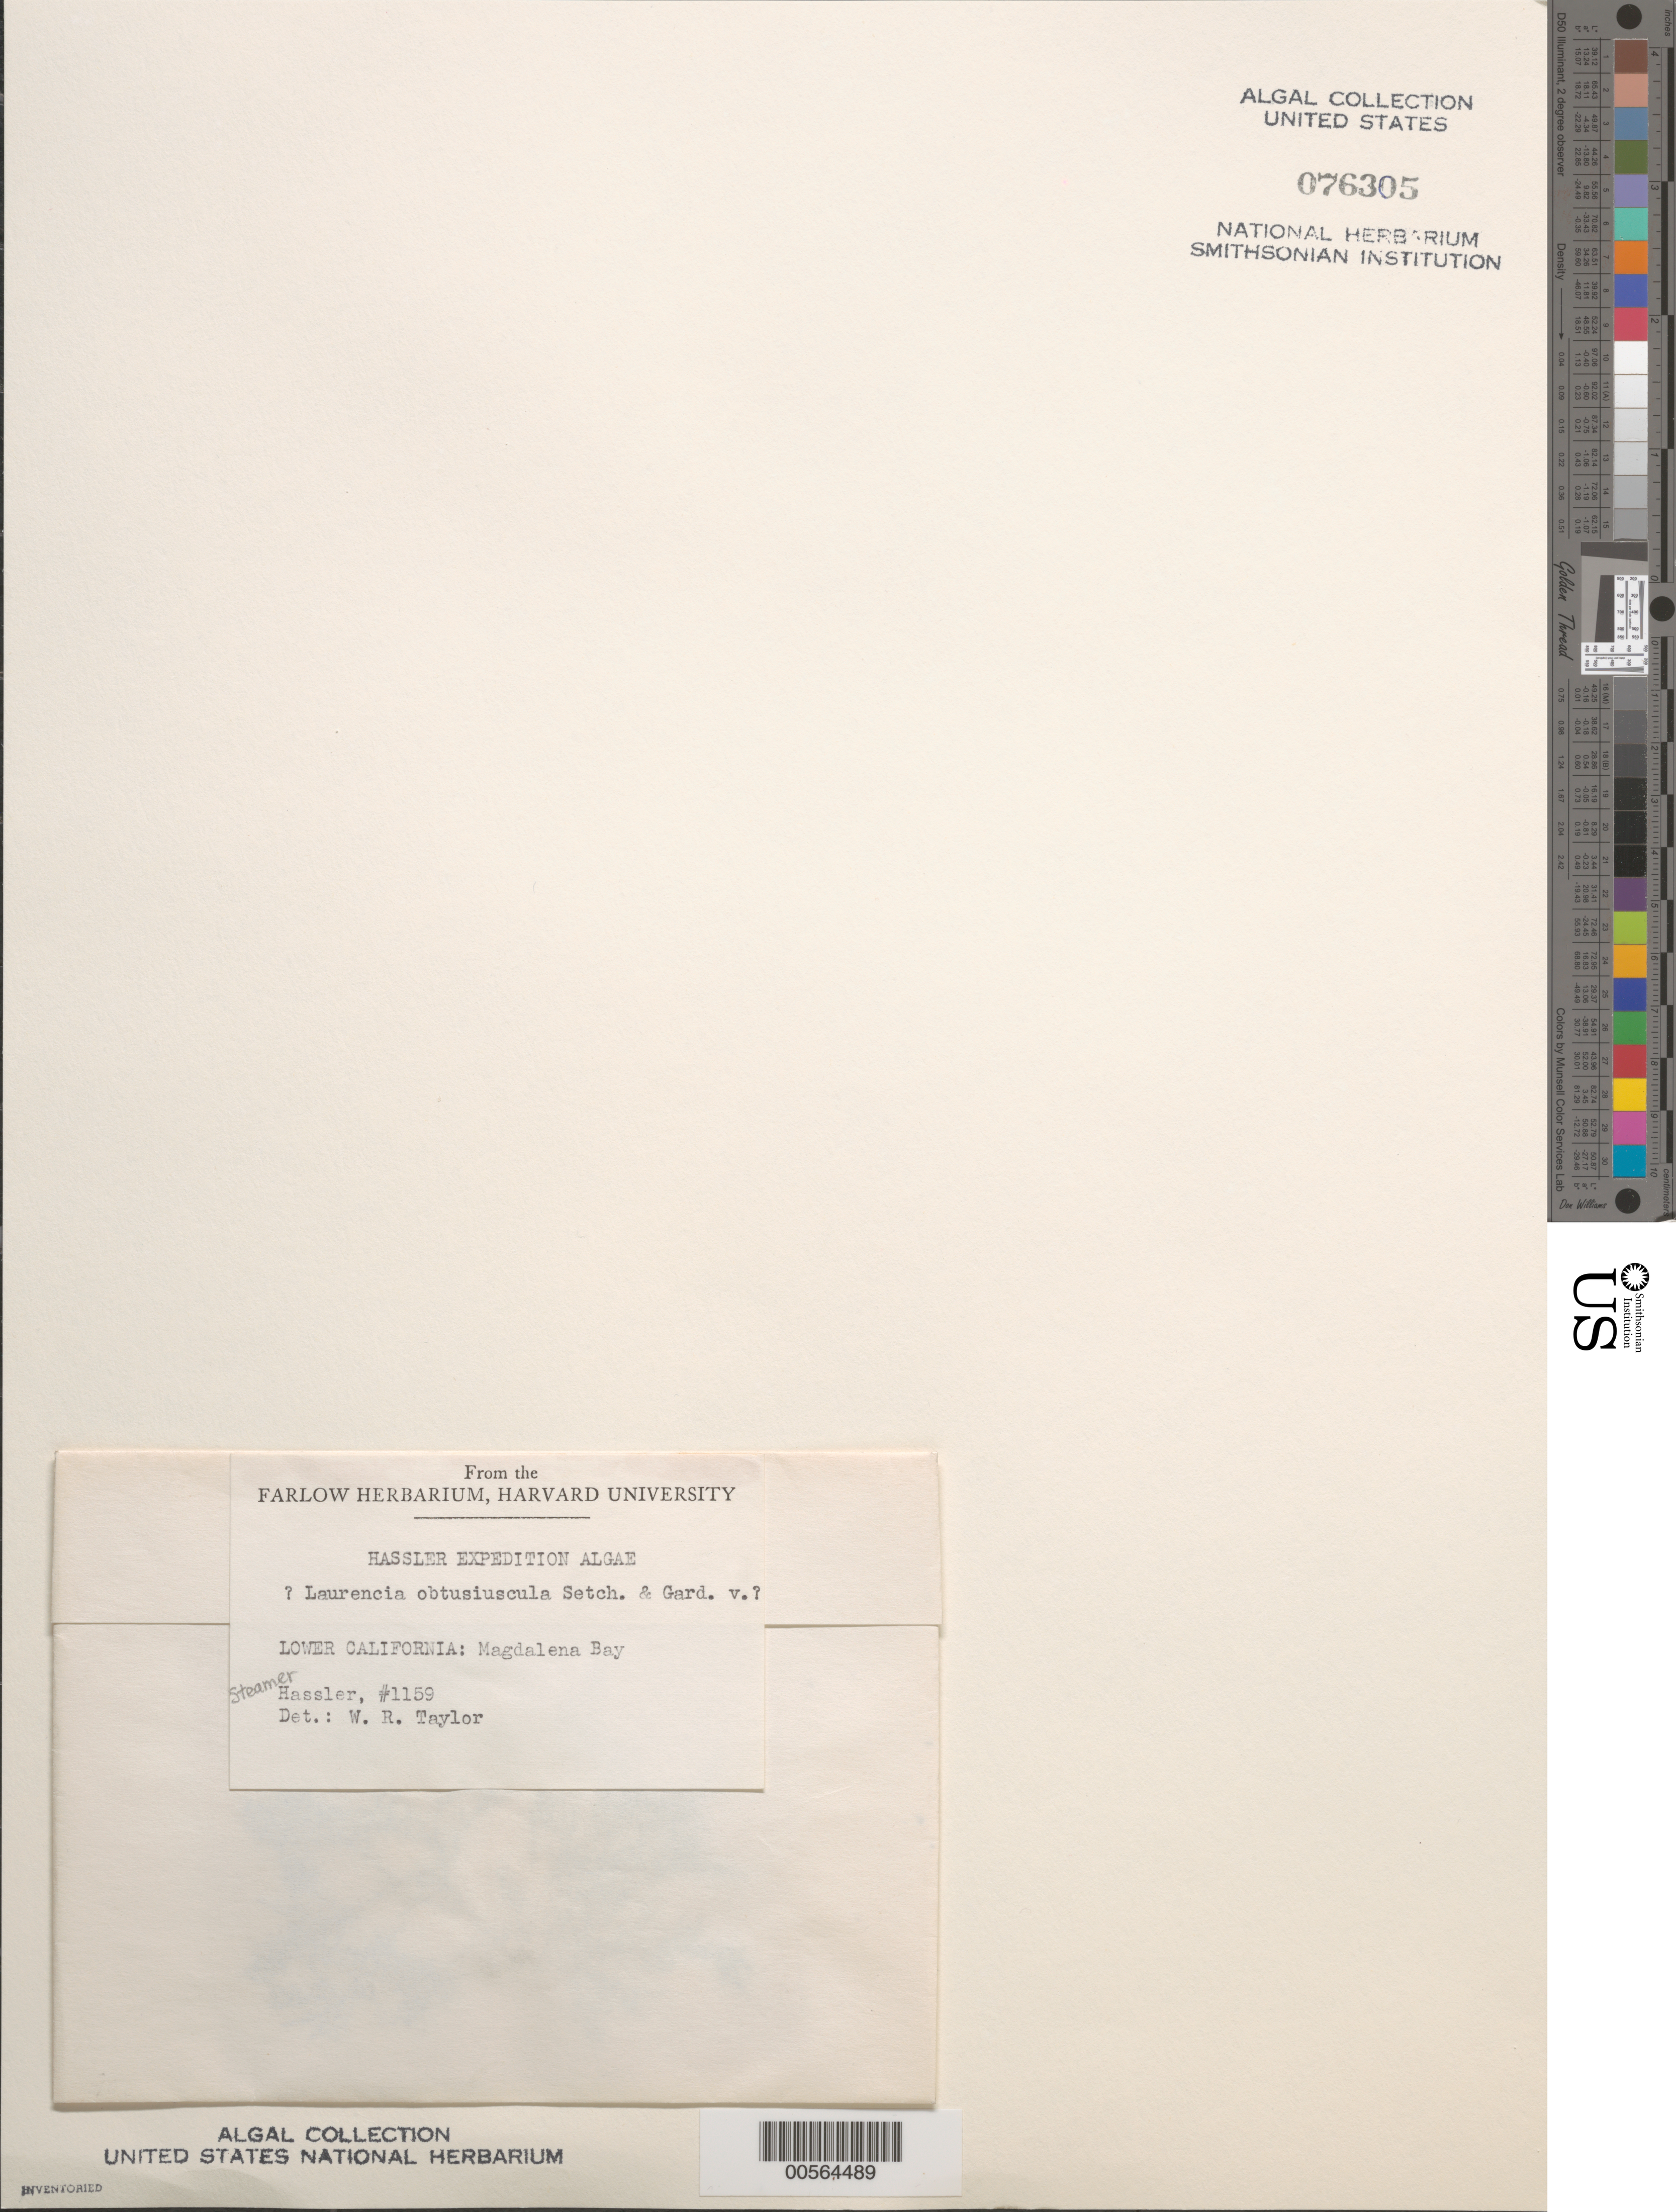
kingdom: Plantae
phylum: Rhodophyta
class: Florideophyceae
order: Ceramiales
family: Rhodomelaceae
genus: Laurencia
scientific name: Laurencia obtusiuscula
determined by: Taylor, William R.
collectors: T. Hill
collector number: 1159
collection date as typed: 1872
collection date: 1872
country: Mexico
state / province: Baja California Sur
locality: Bahia Magdalena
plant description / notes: Hassler Expedition, 1871-1872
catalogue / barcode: US 76305